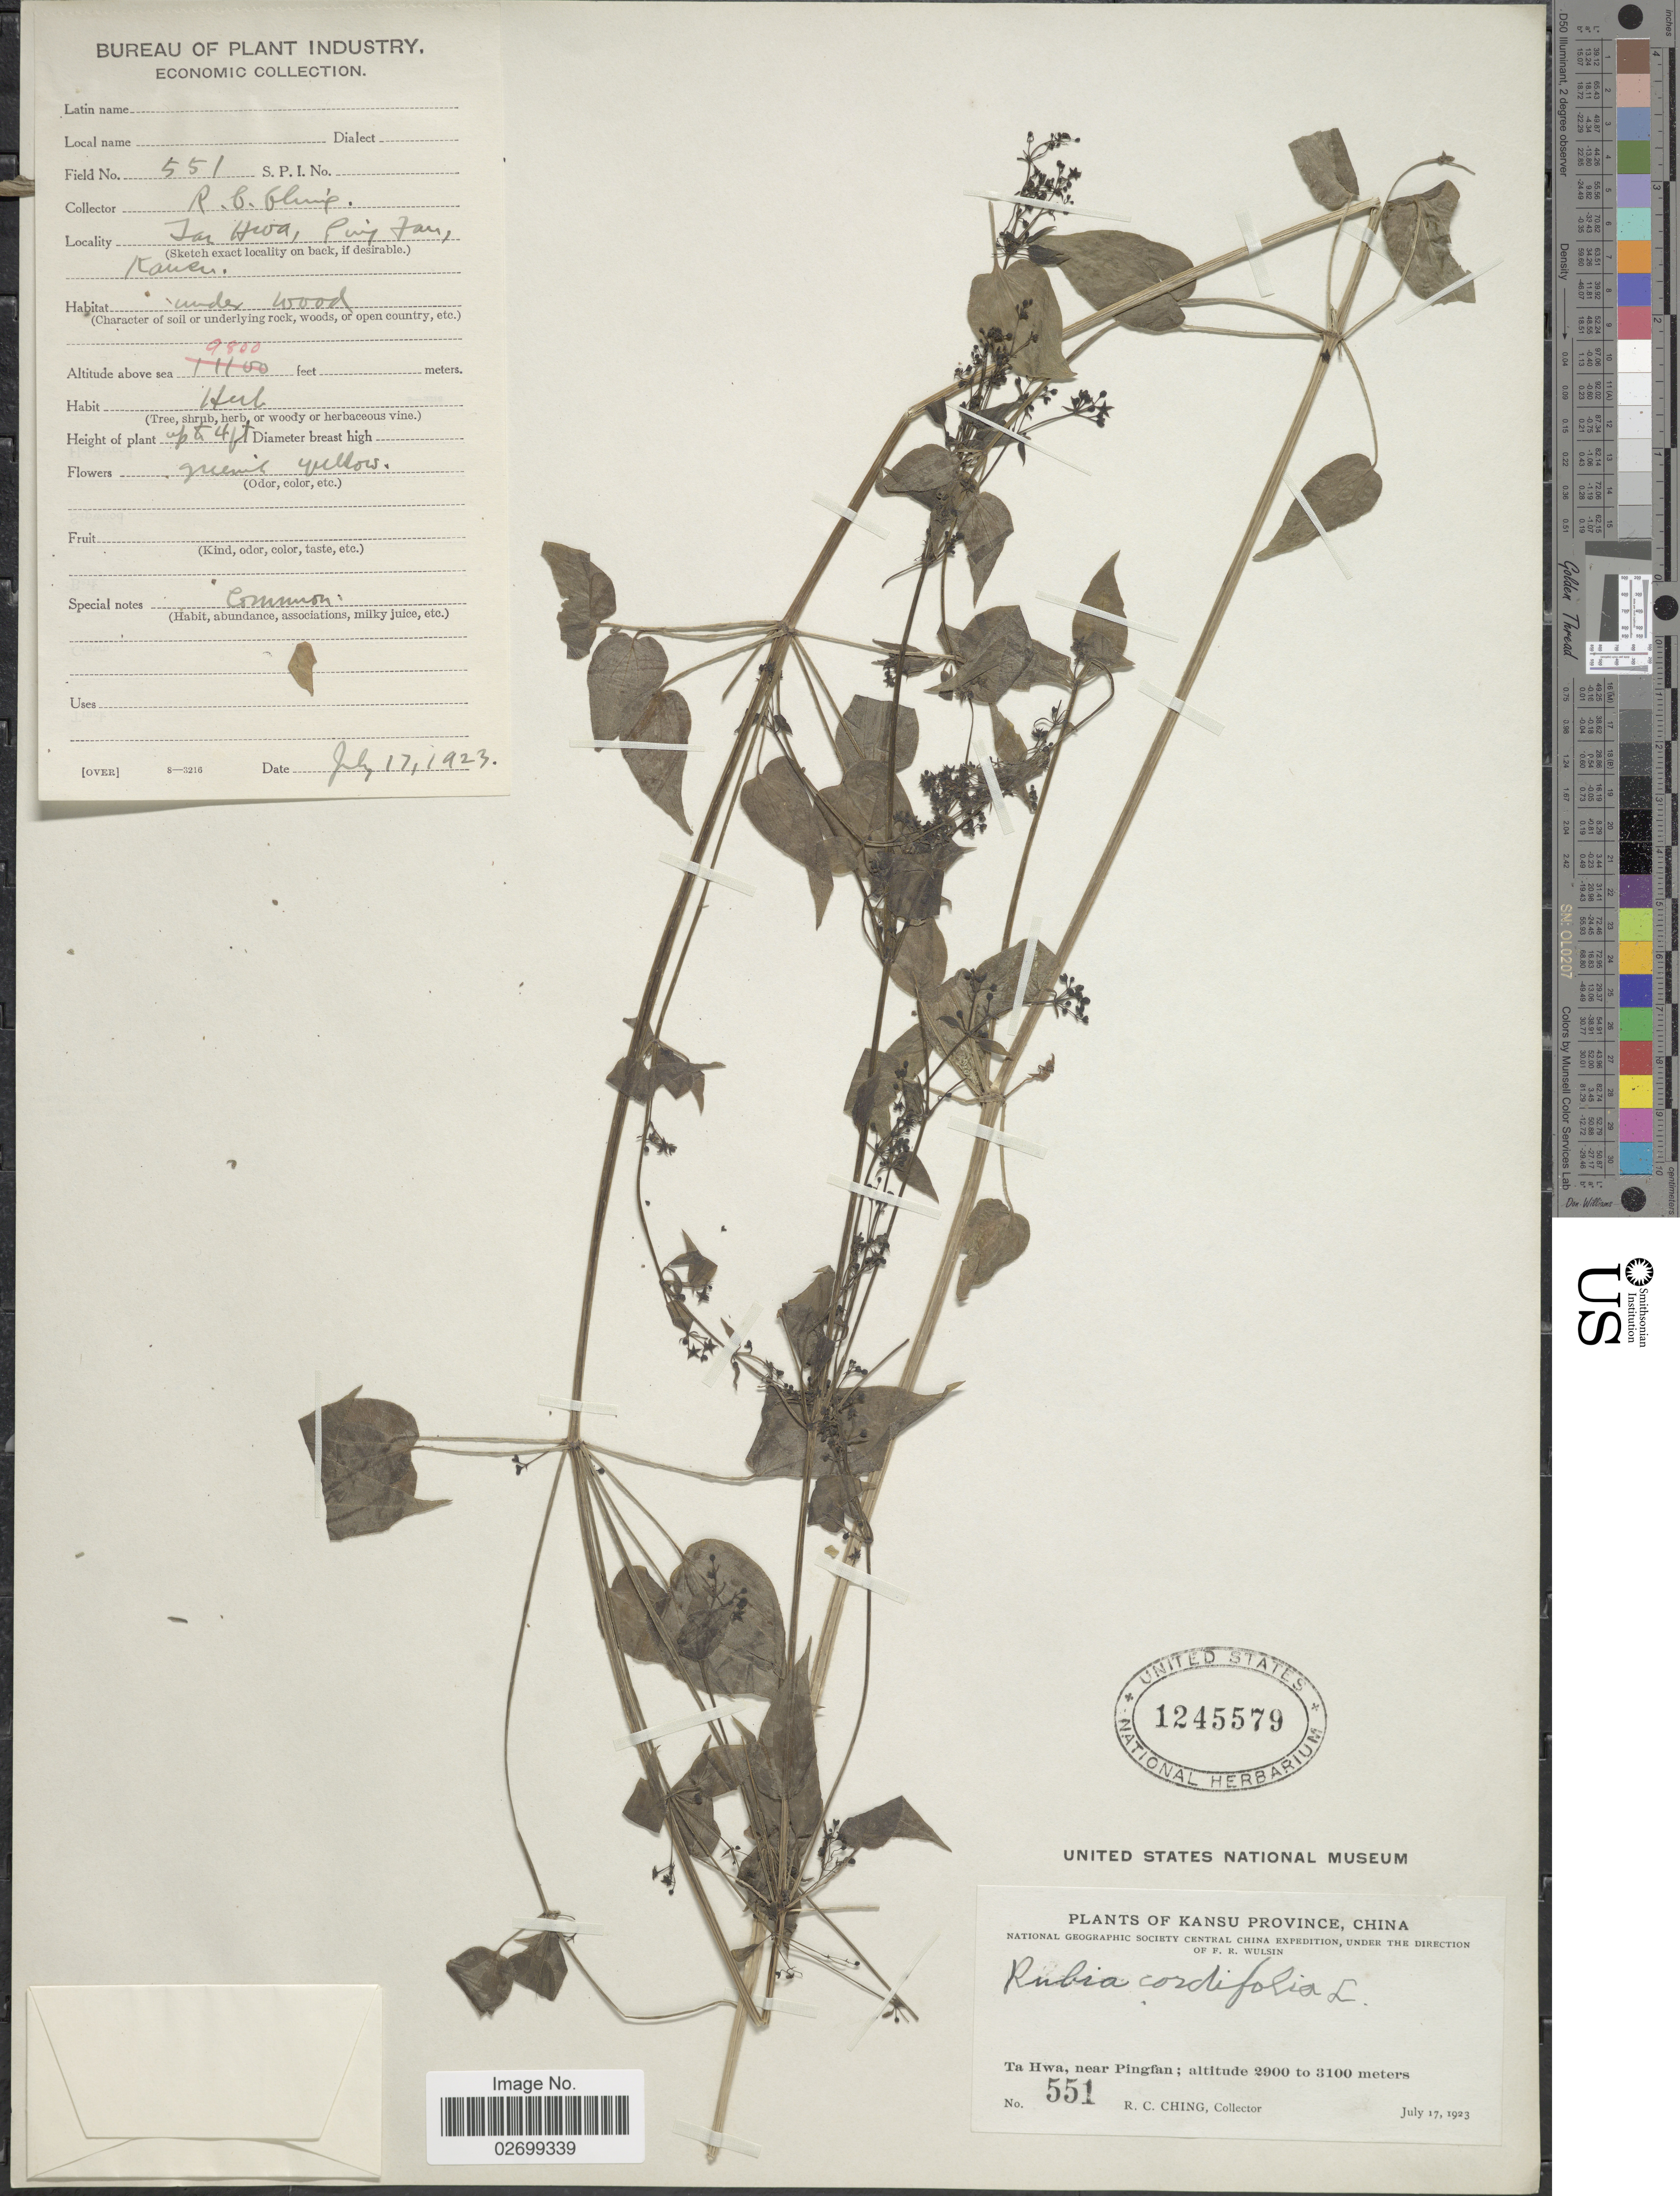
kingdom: Plantae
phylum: Tracheophyta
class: Magnoliopsida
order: Gentianales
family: Rubiaceae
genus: Rubia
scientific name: Rubia cordifolia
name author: L.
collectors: R. C. Ching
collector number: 551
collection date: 1923-07-17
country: China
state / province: Gansu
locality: Kansu Province, Ta Hwa, near Pingfan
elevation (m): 2987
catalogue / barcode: US 1245579